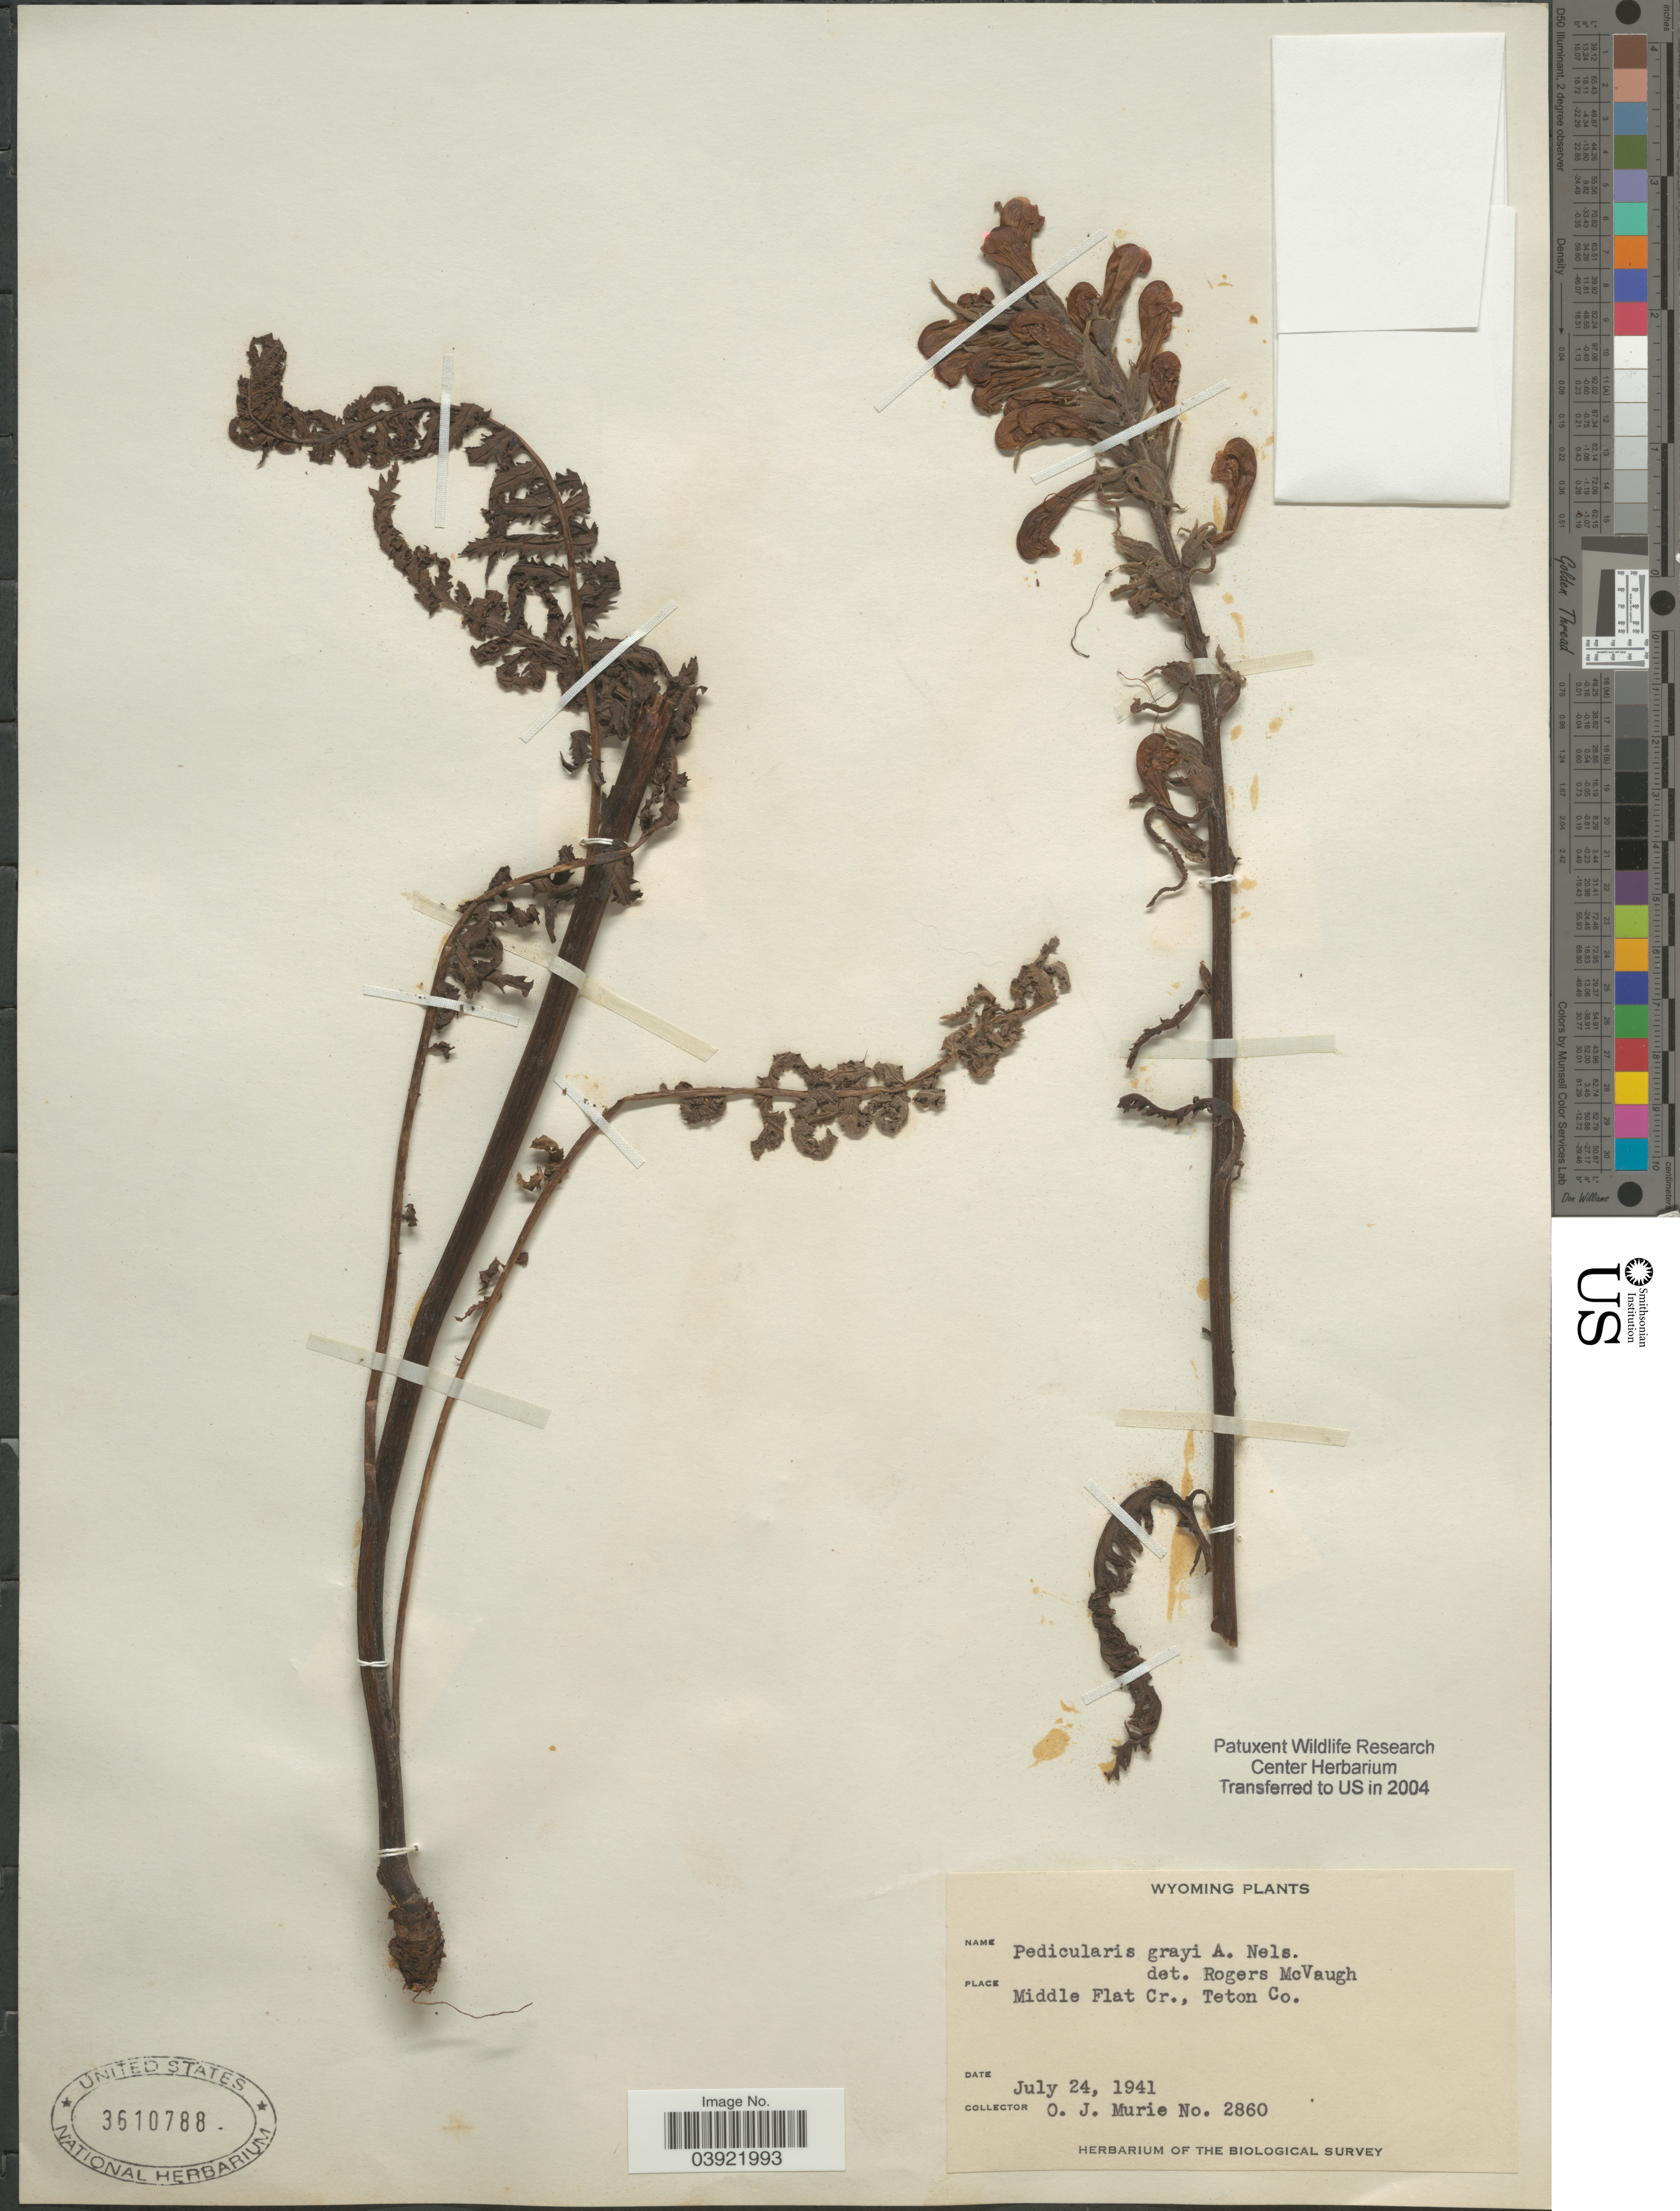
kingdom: Plantae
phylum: Tracheophyta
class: Magnoliopsida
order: Lamiales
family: Orobanchaceae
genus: Pedicularis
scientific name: Pedicularis grayi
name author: A. Nelson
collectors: O. Murie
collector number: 2860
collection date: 1941-07-24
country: United States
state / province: Wyoming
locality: Middle Flat Cr., Teton Co.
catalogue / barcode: US 3610788